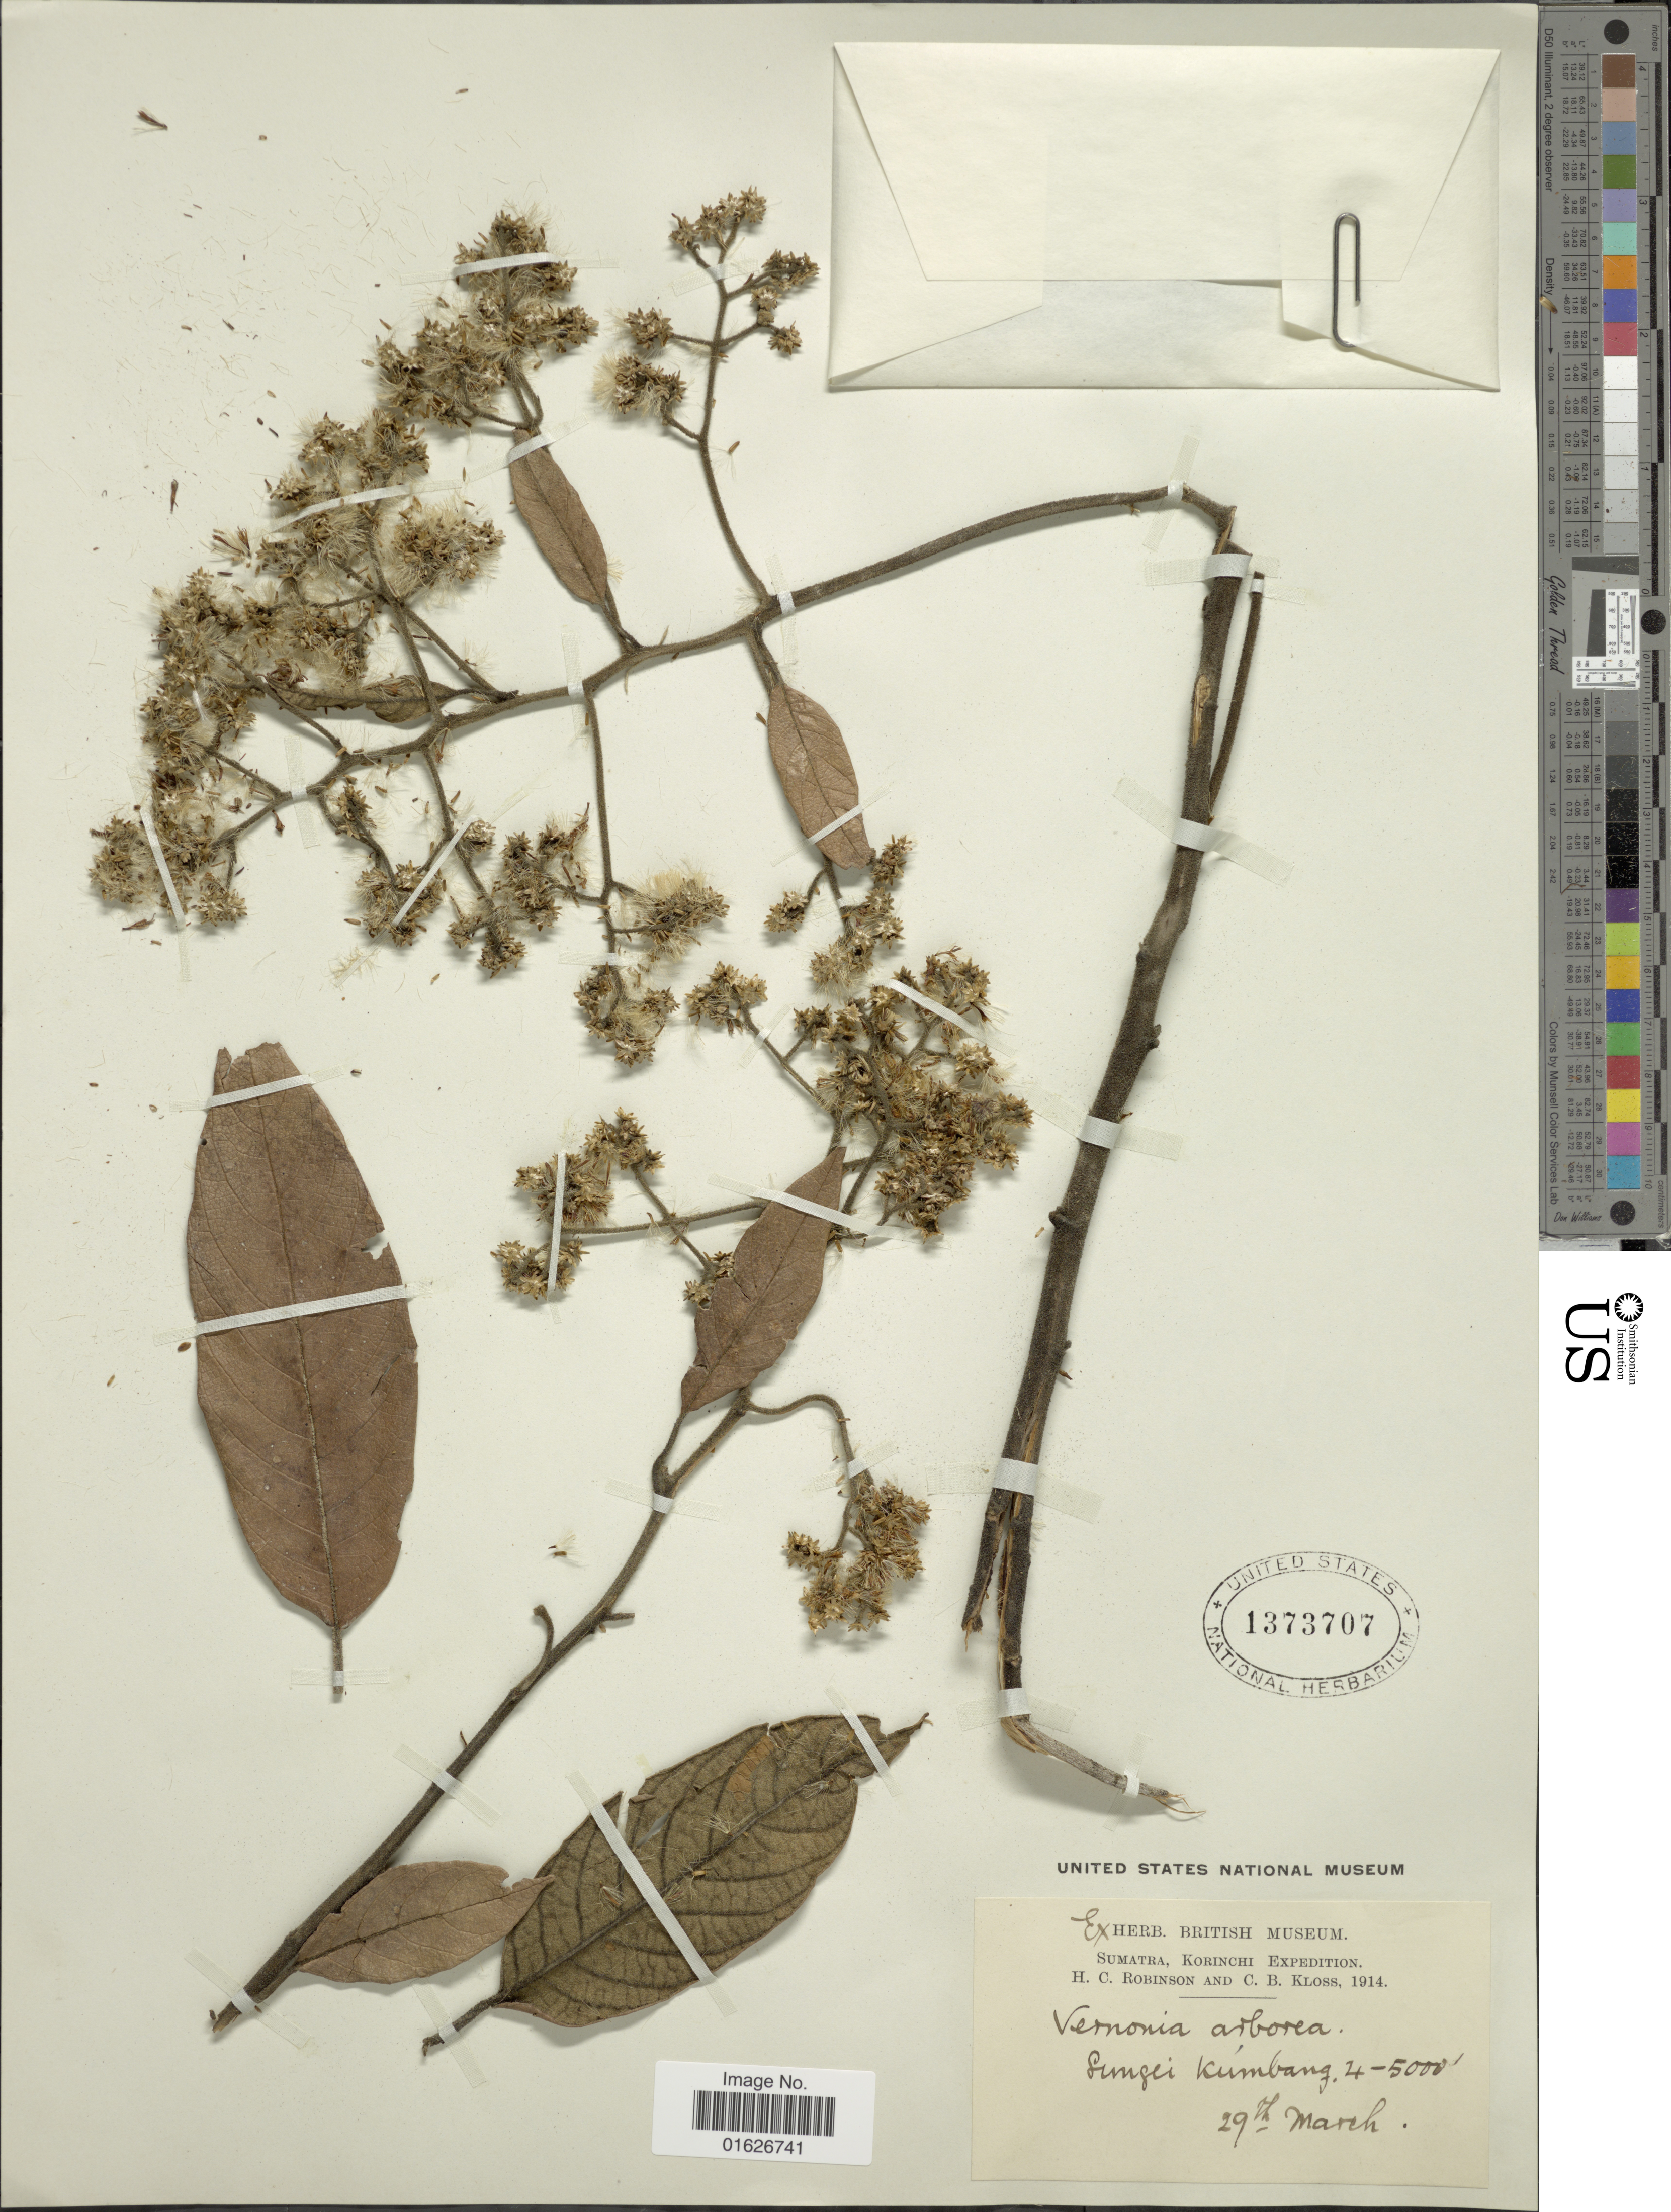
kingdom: Plantae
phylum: Tracheophyta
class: Magnoliopsida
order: Asterales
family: Asteraceae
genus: Strobocalyx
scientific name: Strobocalyx arborea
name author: (Buch.-Ham.) Sch. Bip.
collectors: H. C. Robinson & C. Kloss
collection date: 1914-03-29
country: Indonesia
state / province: Sumatra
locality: Sungei Kumbang [interpreted]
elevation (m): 1219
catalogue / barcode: US 1373707